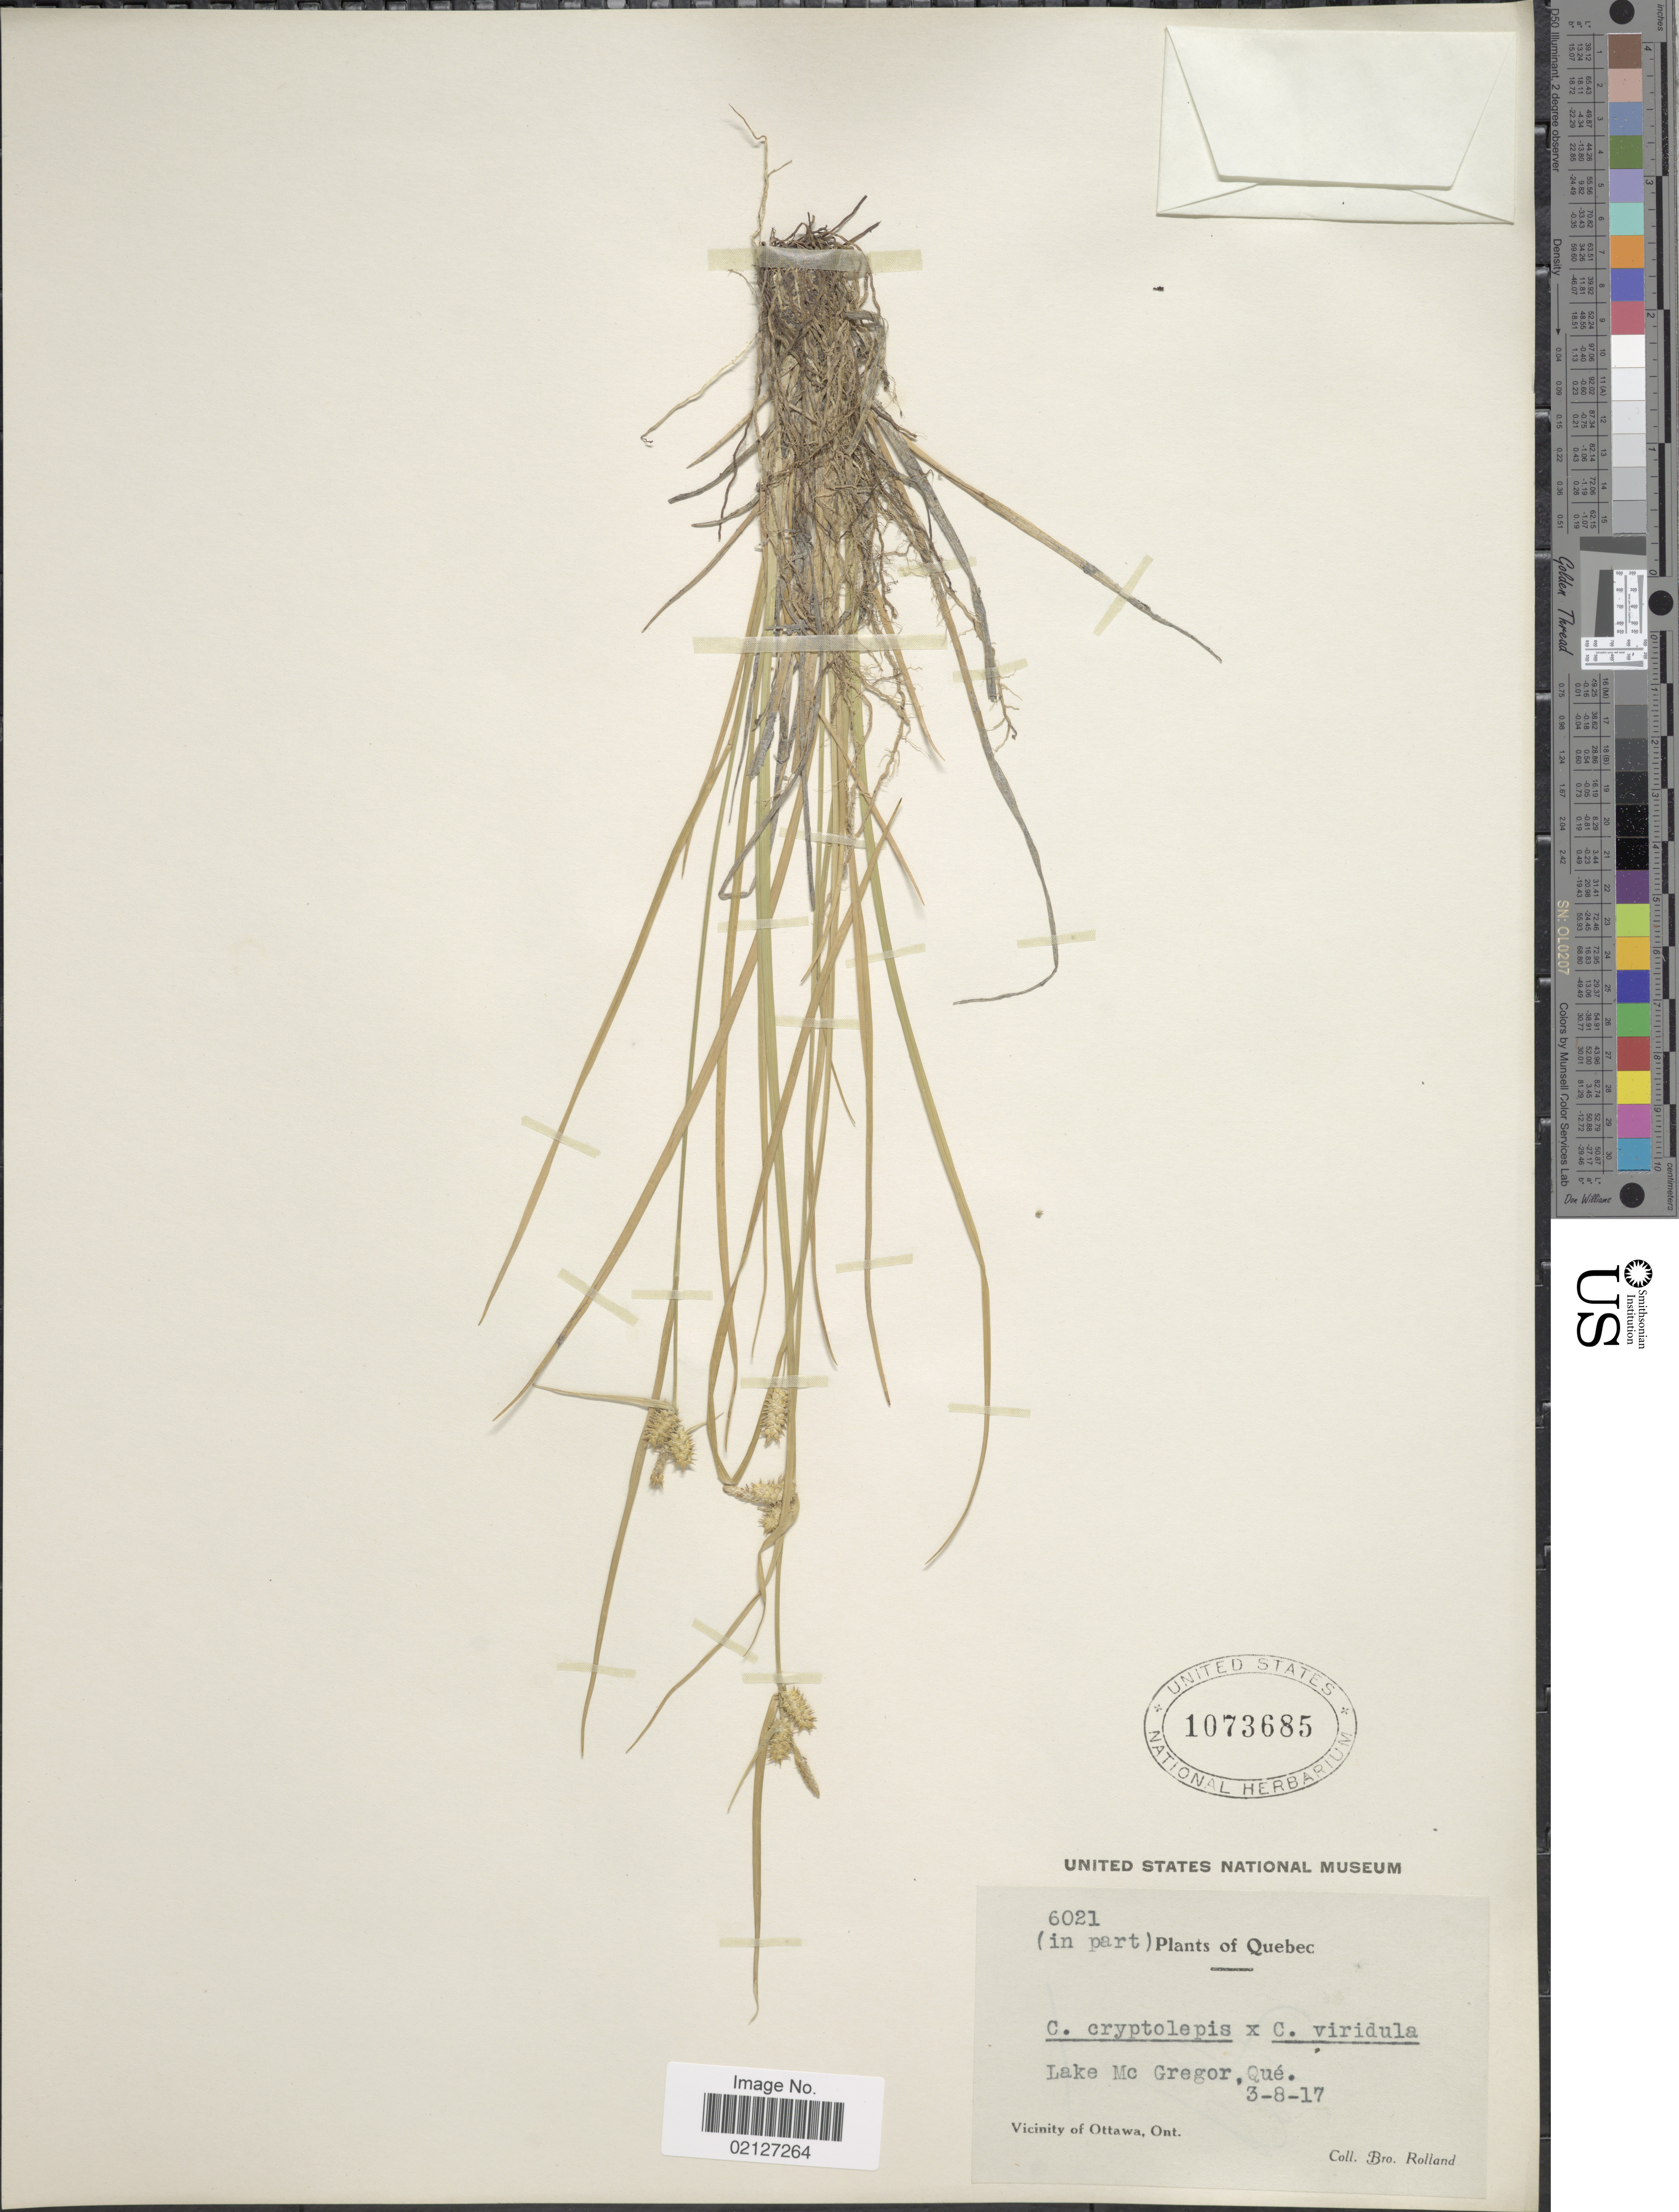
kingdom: Plantae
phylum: Tracheophyta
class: Liliopsida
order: Poales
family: Cyperaceae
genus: Carex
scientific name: Carex oederi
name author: Retz.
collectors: B. Rolland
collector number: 6021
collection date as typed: Transcribed d/m/y: 3/8/17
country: Canada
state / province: Quebec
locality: Lake McCregor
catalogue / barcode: US 1073685